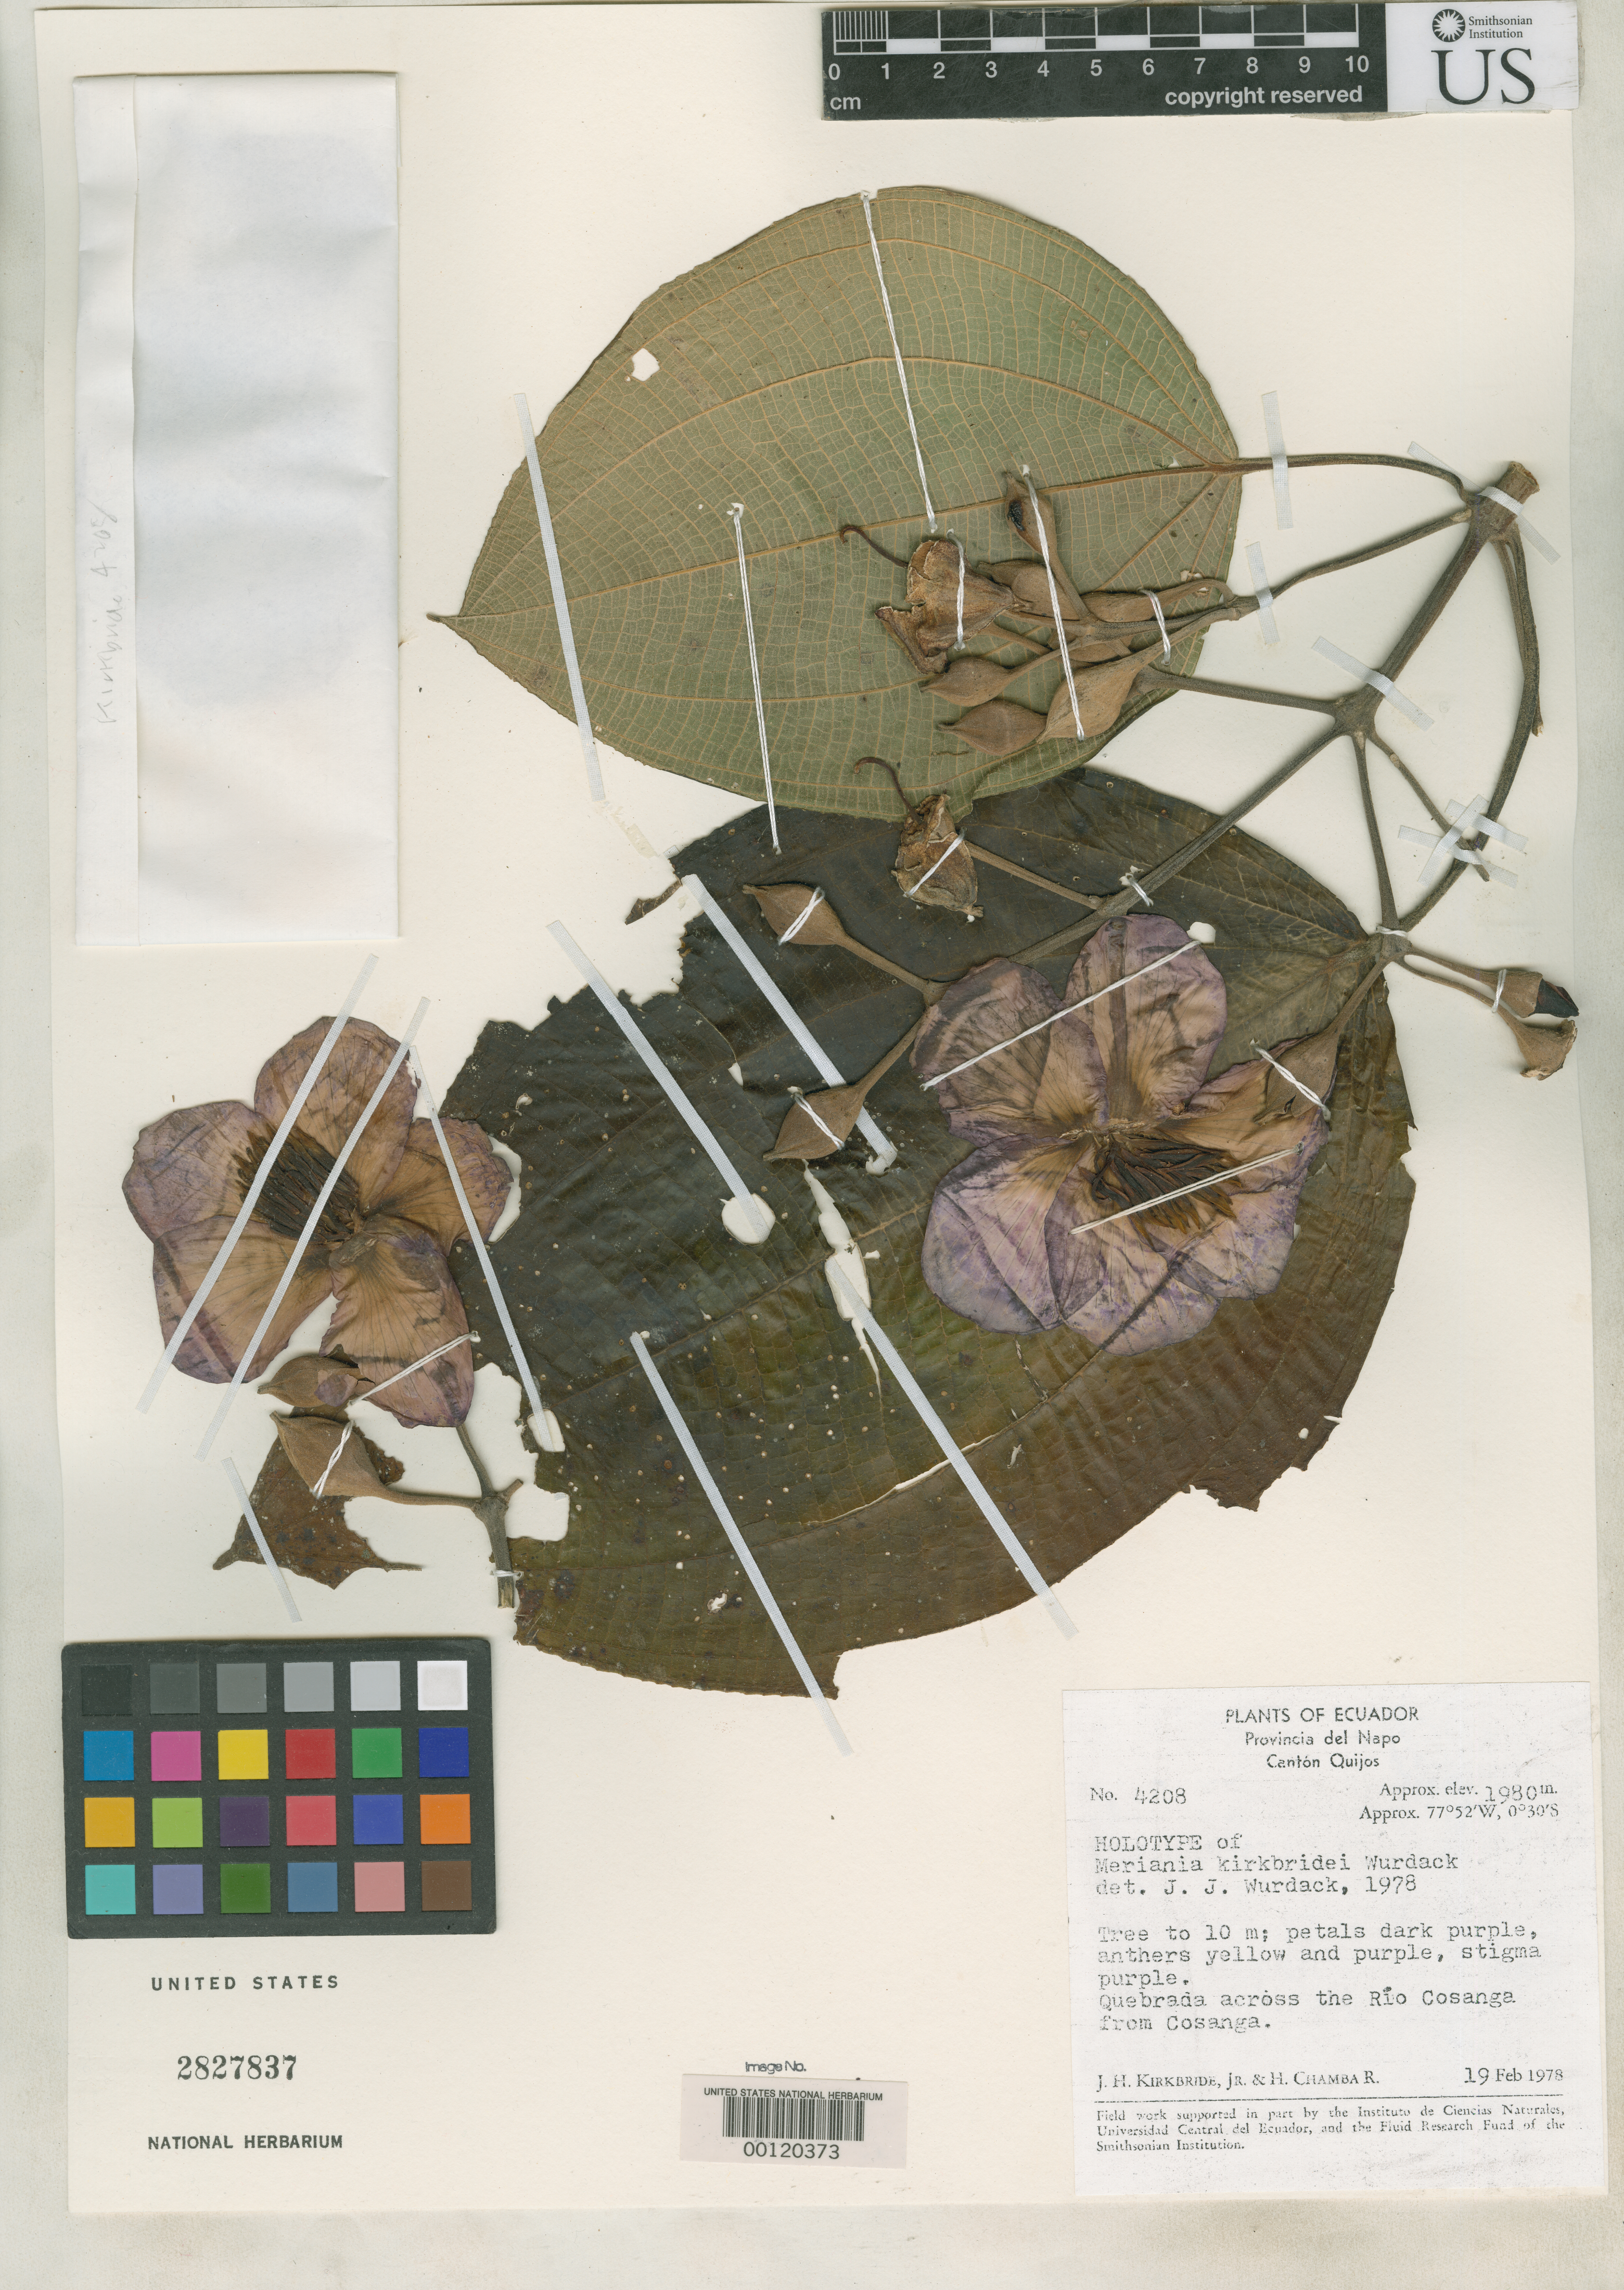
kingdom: Plantae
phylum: Tracheophyta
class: Magnoliopsida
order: Myrtales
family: Melastomataceae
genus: Meriania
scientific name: Meriania kirkbridei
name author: Wurdack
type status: Holotype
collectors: J. H. Kirkbride & H. Chamba-R.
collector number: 4208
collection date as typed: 19 Feb 1978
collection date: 1978-02-19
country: Ecuador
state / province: Napo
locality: Canton Quijos.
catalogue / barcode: US 2827837